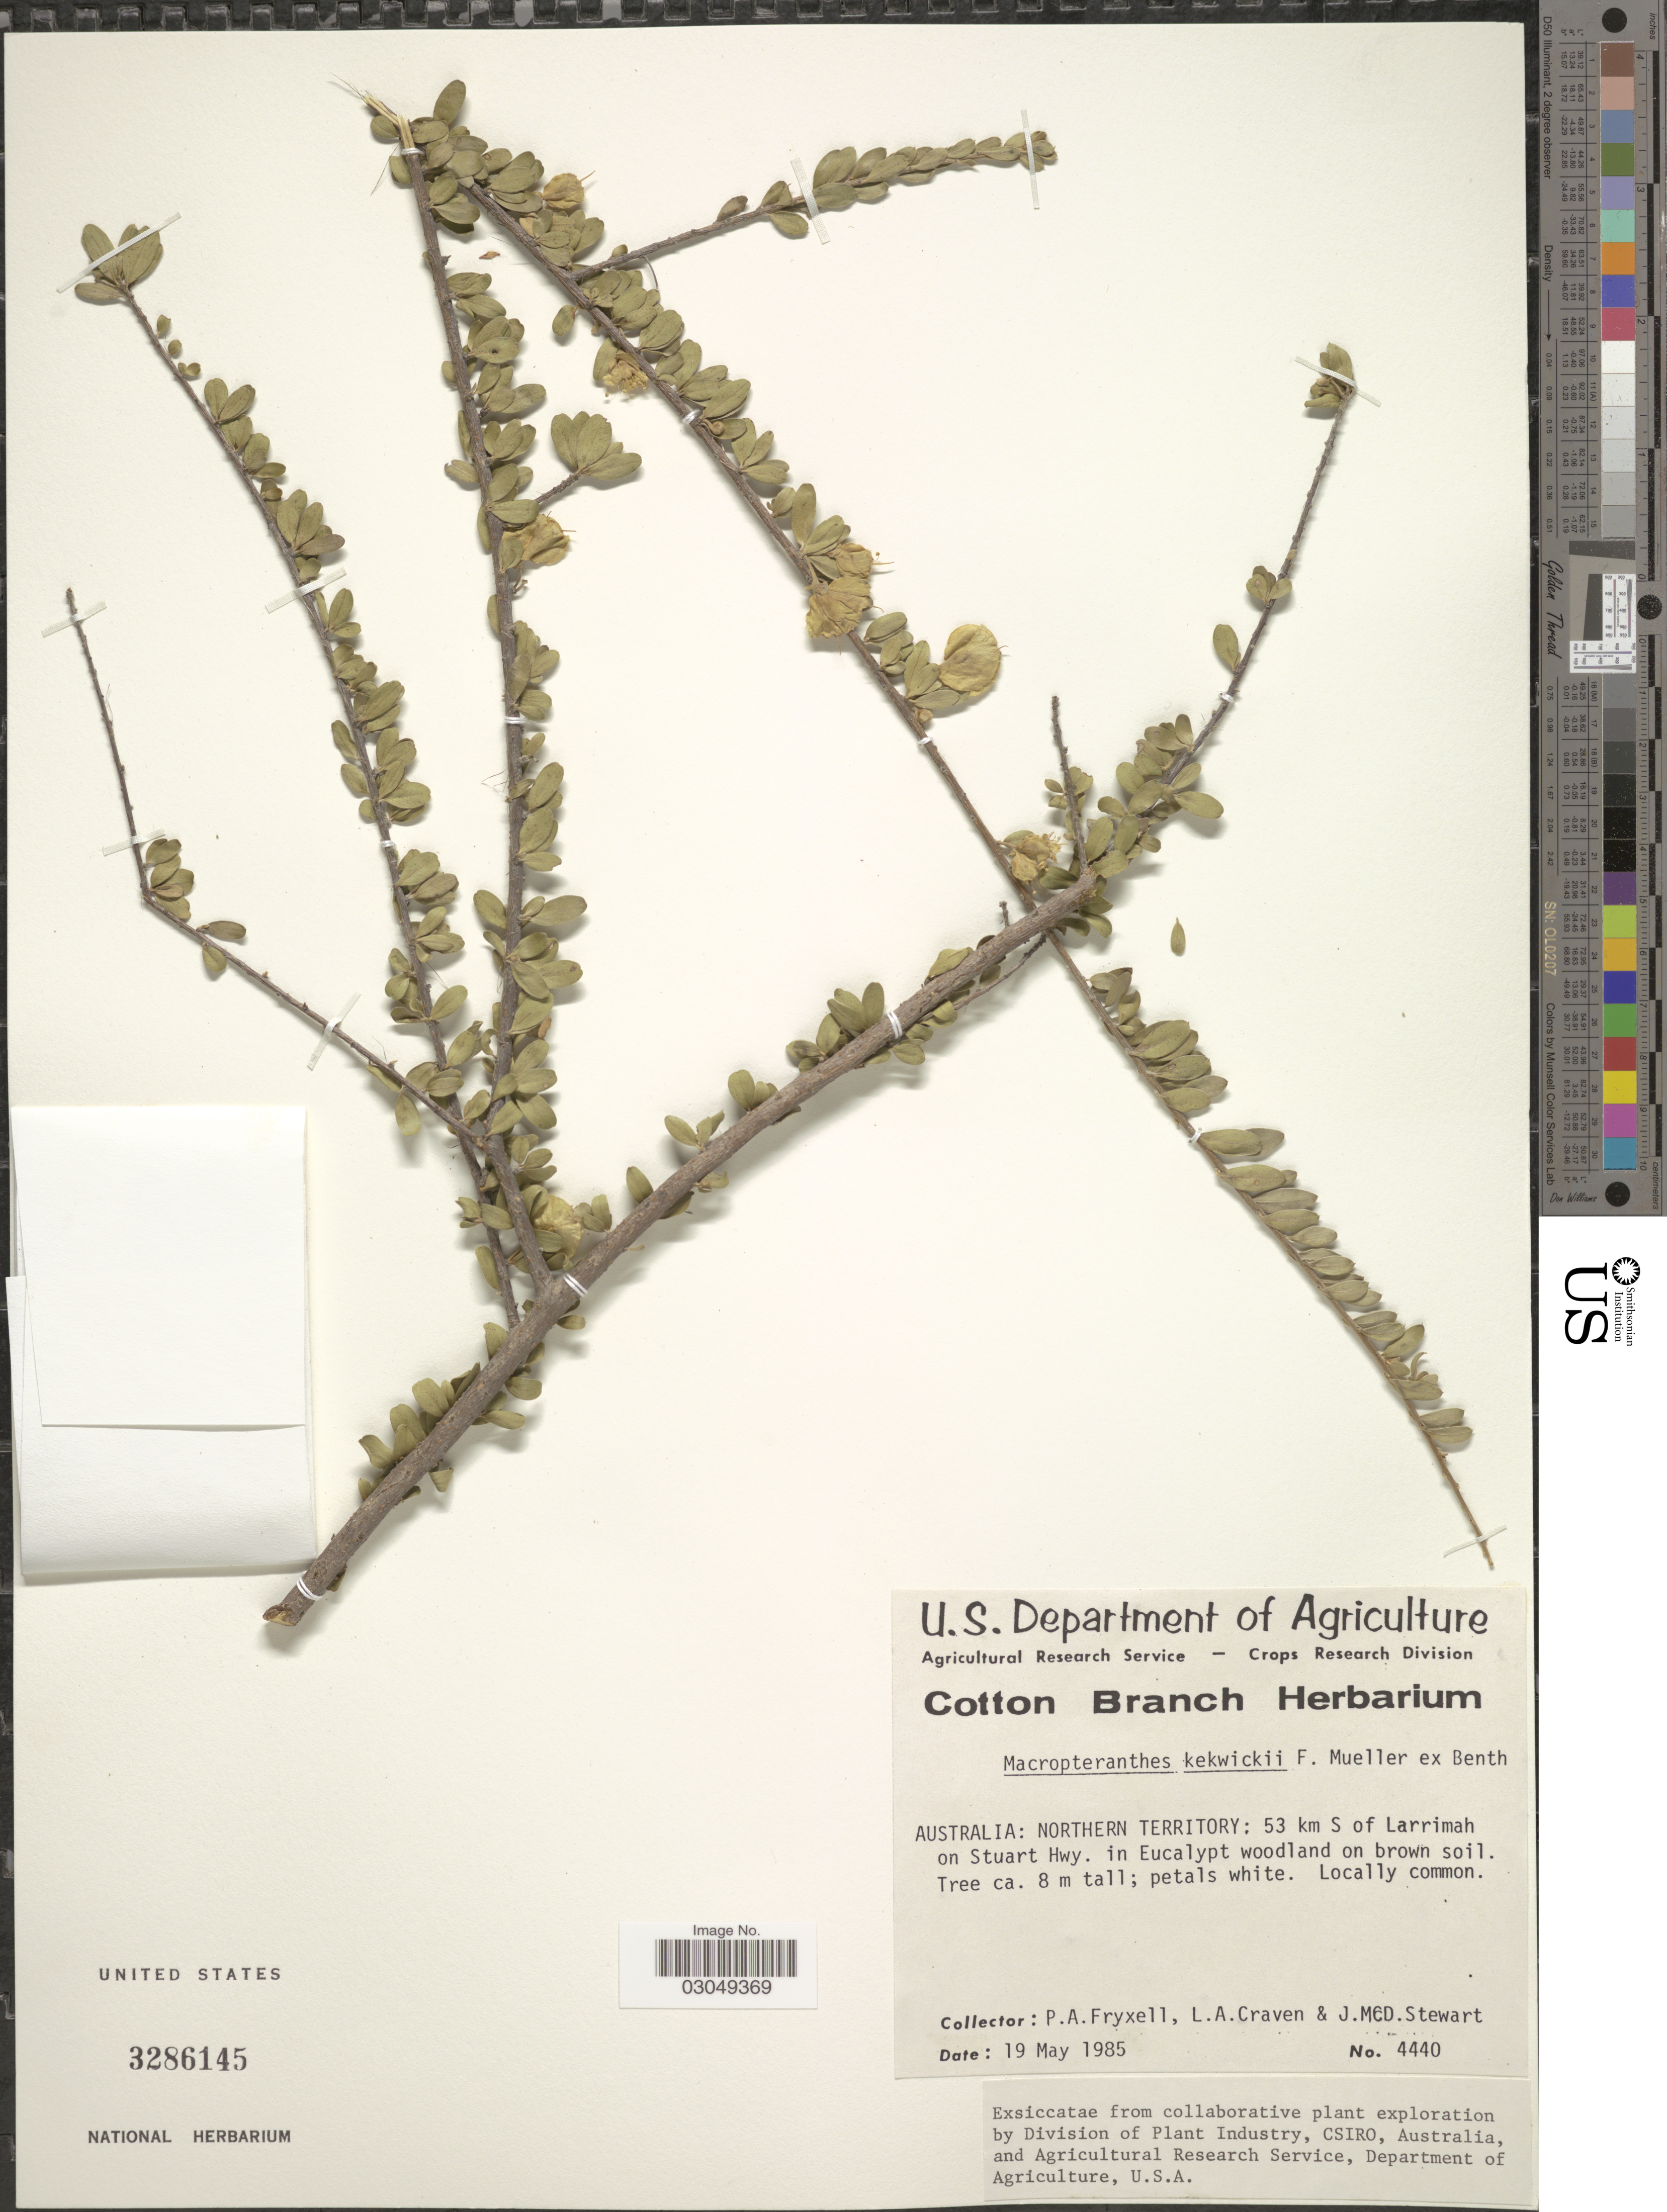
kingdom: Plantae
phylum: Tracheophyta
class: Magnoliopsida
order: Myrtales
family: Combretaceae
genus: Macropteranthes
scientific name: Macropteranthes kekwickii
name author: F. Muell.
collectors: P. A. Fryxell, L. A. Craven & J. Stewart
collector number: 4440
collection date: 1985-05-19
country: Australia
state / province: Northern Territory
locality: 53 km S of Larrimah on Stuart Hwy.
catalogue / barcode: US 3286145